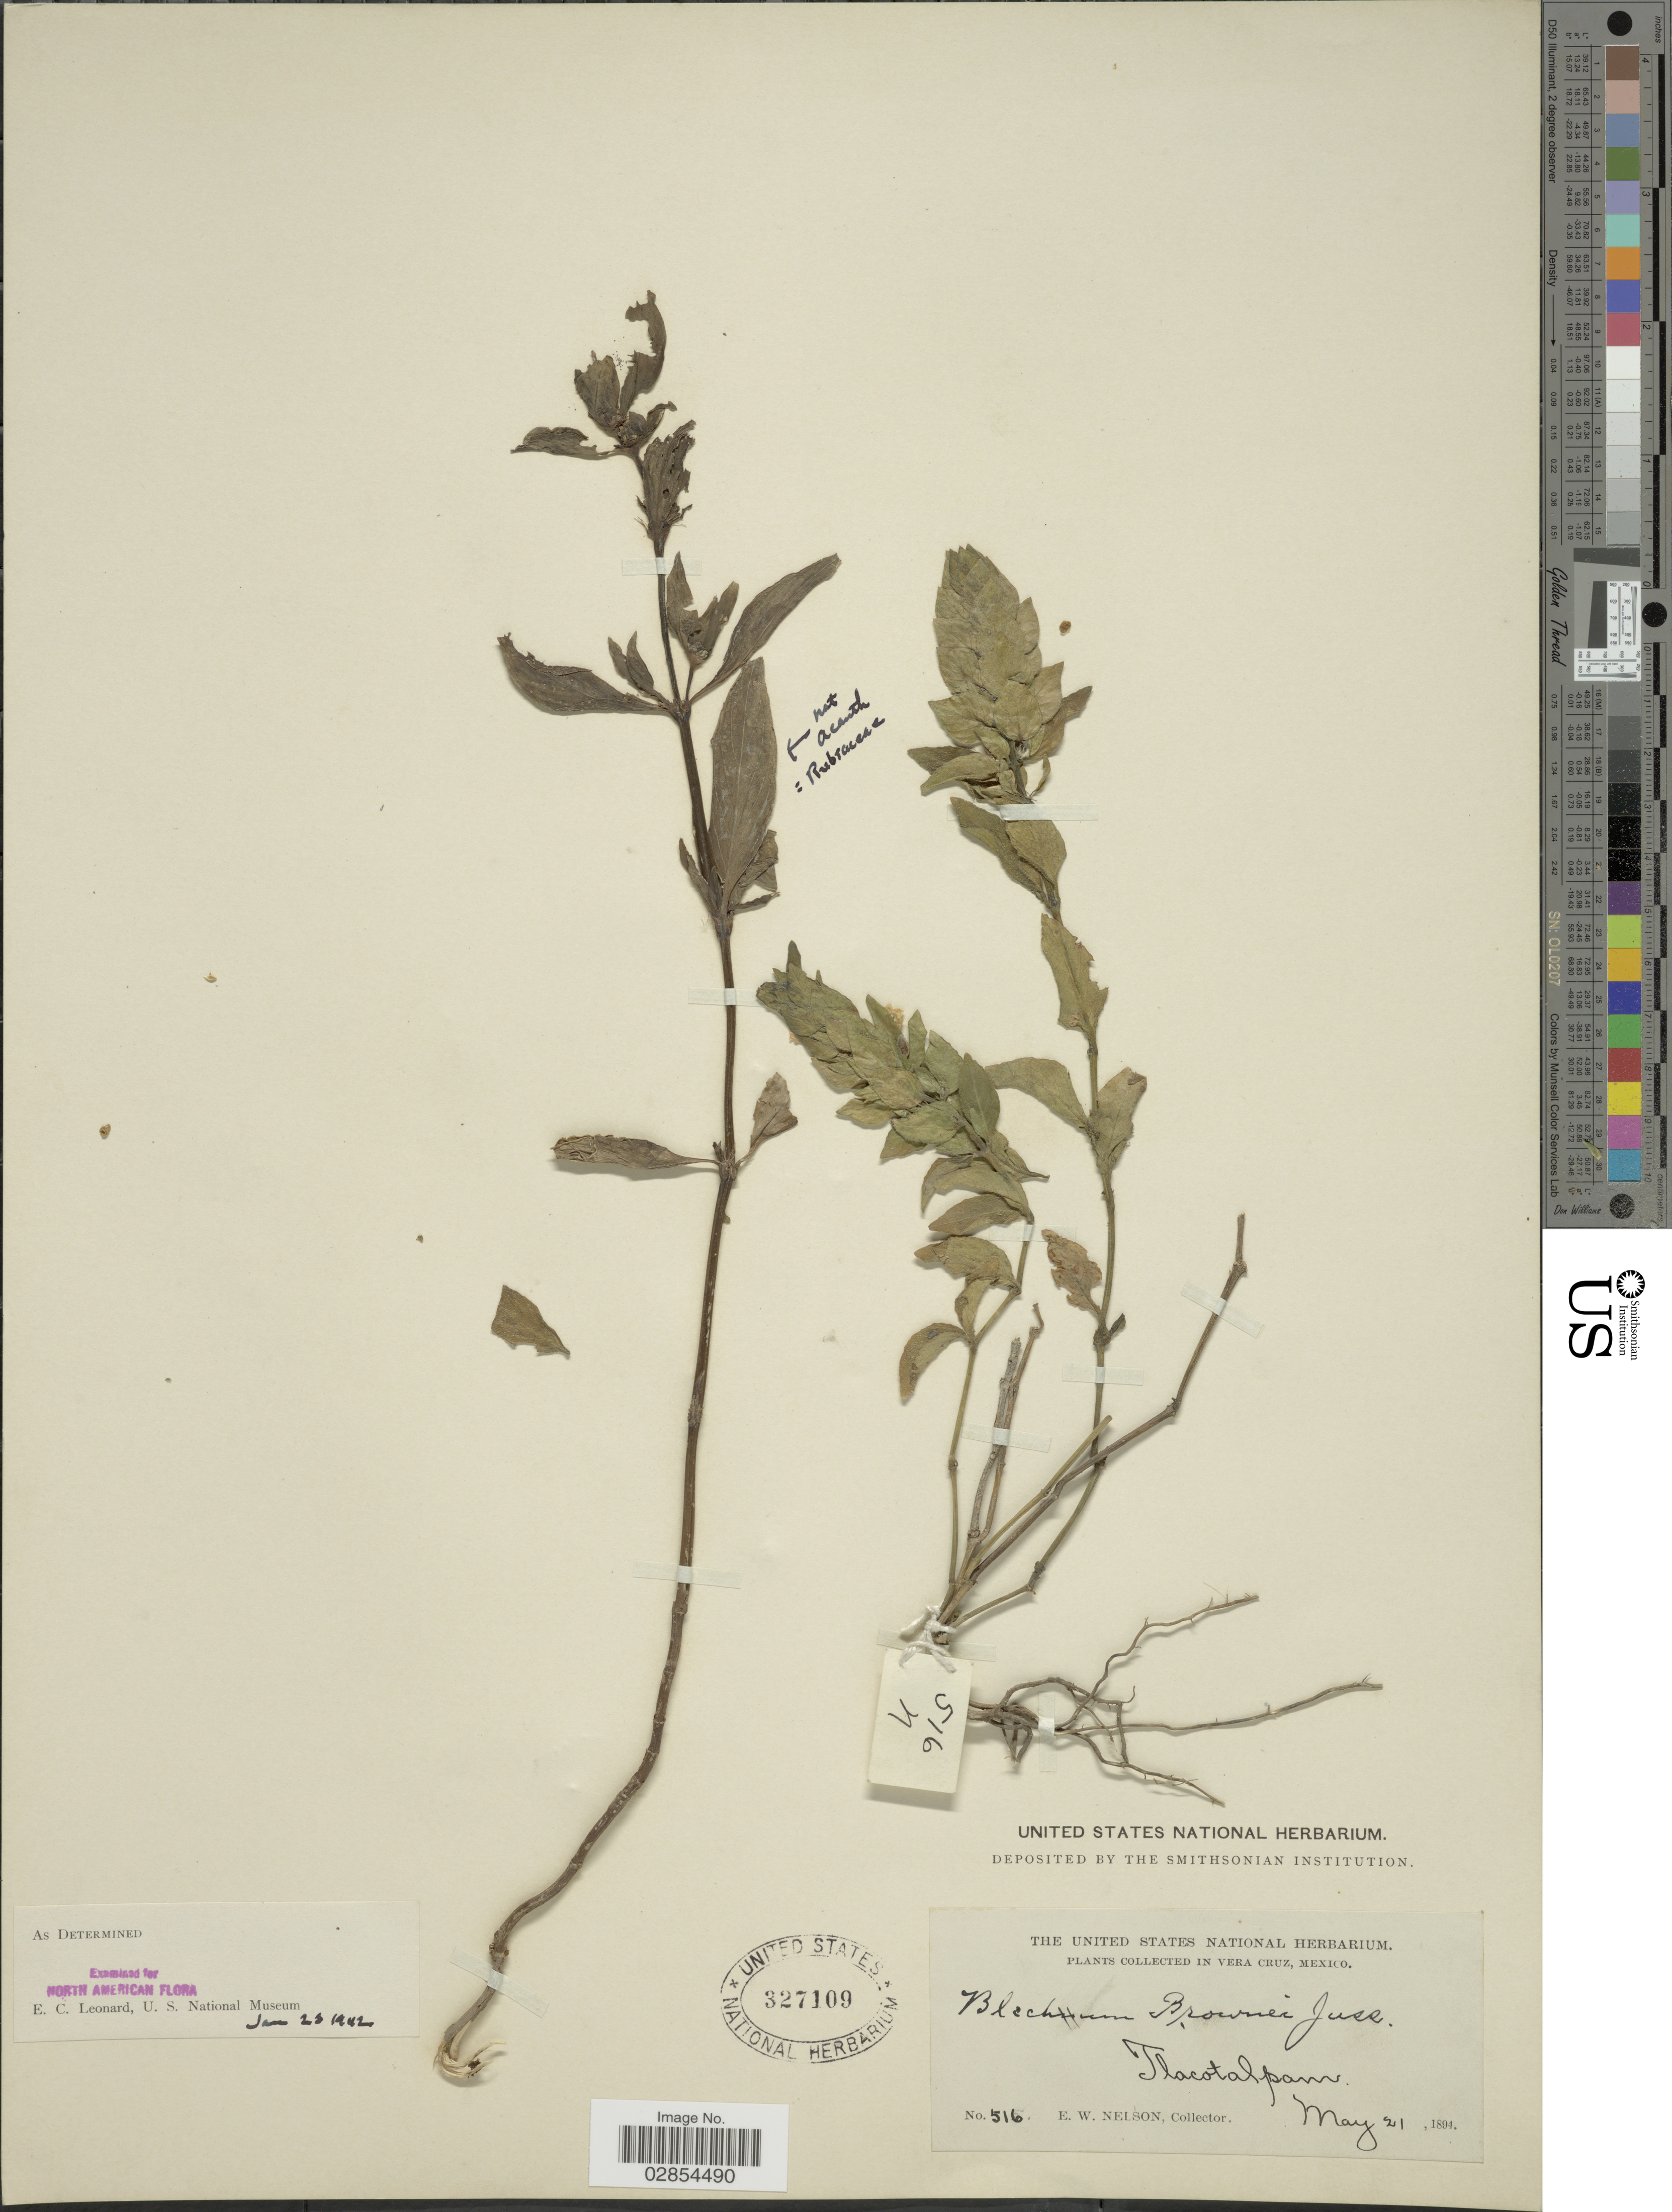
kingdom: Plantae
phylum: Tracheophyta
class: Magnoliopsida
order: Lamiales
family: Acanthaceae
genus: Blechum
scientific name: Blechum brownei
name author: Juss.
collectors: E. W. Nelson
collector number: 516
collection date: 1894-05-21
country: Mexico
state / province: Veracruz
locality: In Vera Cruz. Tlacotalpam.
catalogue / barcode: US 327109